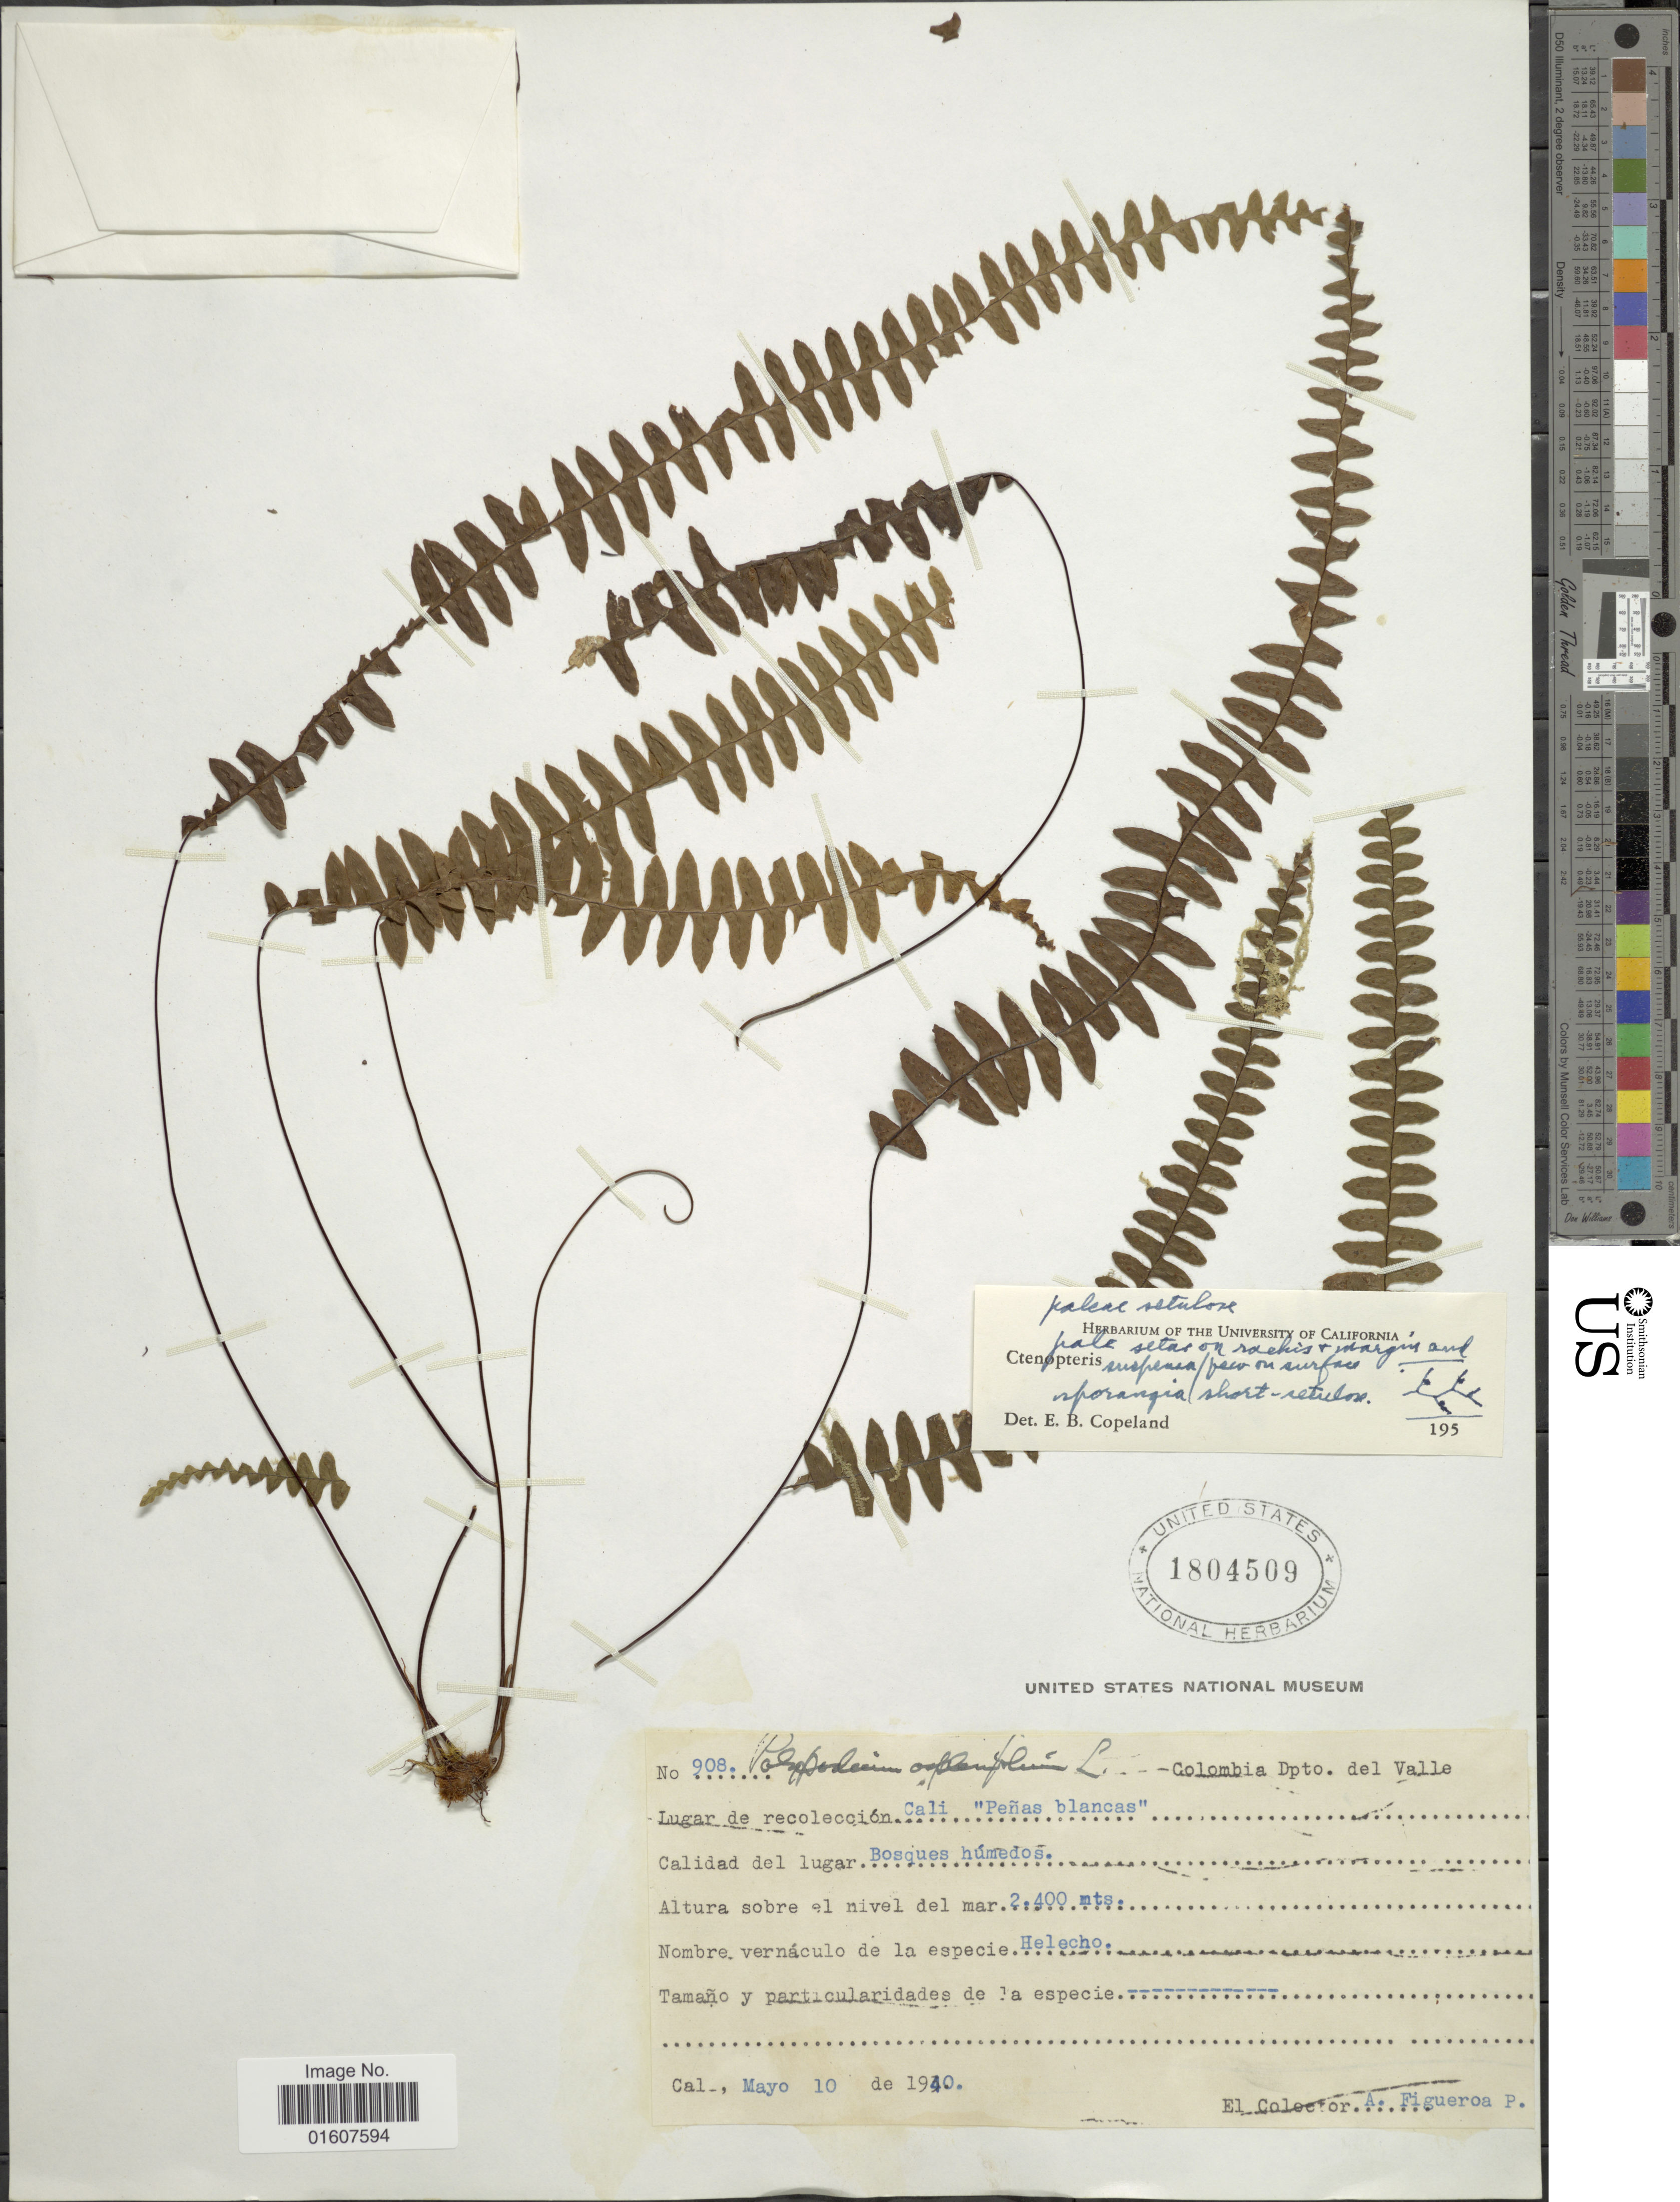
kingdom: Plantae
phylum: Tracheophyta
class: Polypodiopsida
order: Polypodiales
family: Polypodiaceae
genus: Terpsichore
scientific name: Terpsichore asplenifolia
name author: (L.) A.R. Sm.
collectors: A. Figueroa-Potes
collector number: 908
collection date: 1940-05-10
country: Colombia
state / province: Valle del Cauca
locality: Dpto del Valle, Cali 'Peñas blancas'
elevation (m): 2400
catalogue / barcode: US 1804509